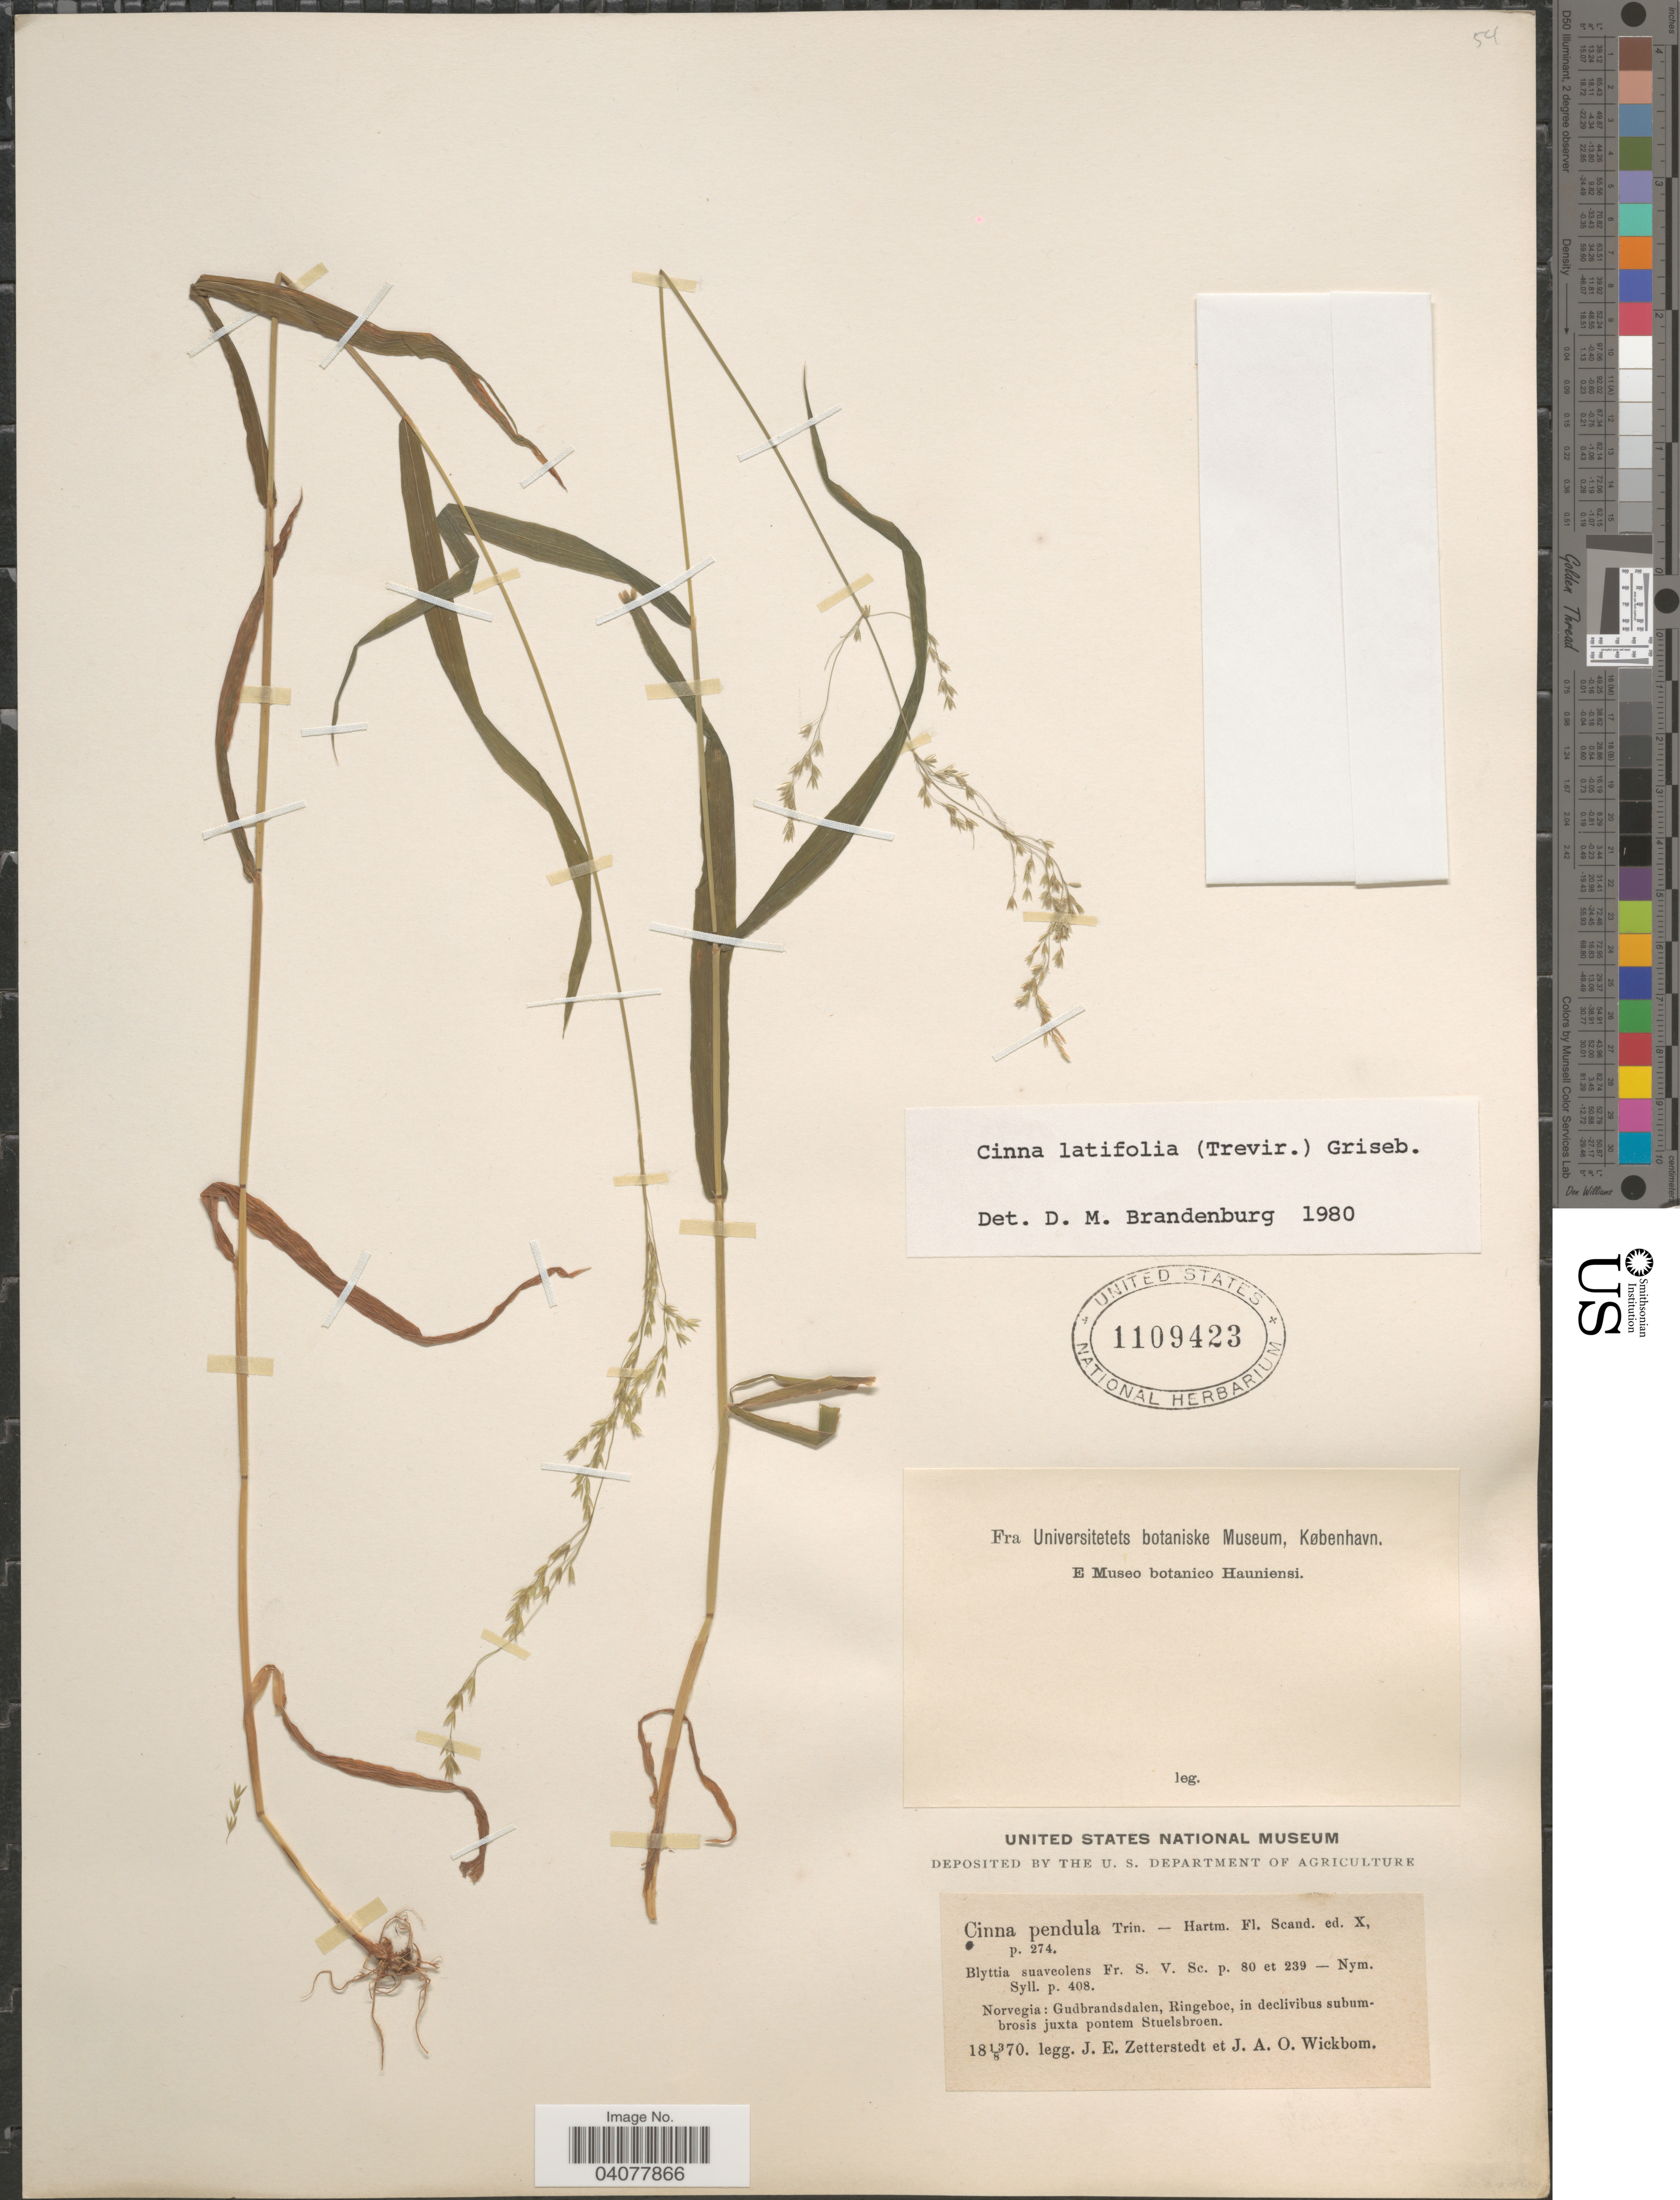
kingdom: Plantae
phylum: Tracheophyta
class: Liliopsida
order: Poales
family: Poaceae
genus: Cinna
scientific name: Cinna latifolia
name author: (Trevir. ex Goeppert) Griseb.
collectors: J.E. Zetterstedt & J. Wickbom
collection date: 1870-08-13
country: Norway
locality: Norvegia: Gudbrandsdalen, Ringeboe, in declivibus subumbrosis juxta pontem Stuelsbroen.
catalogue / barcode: US 1109423